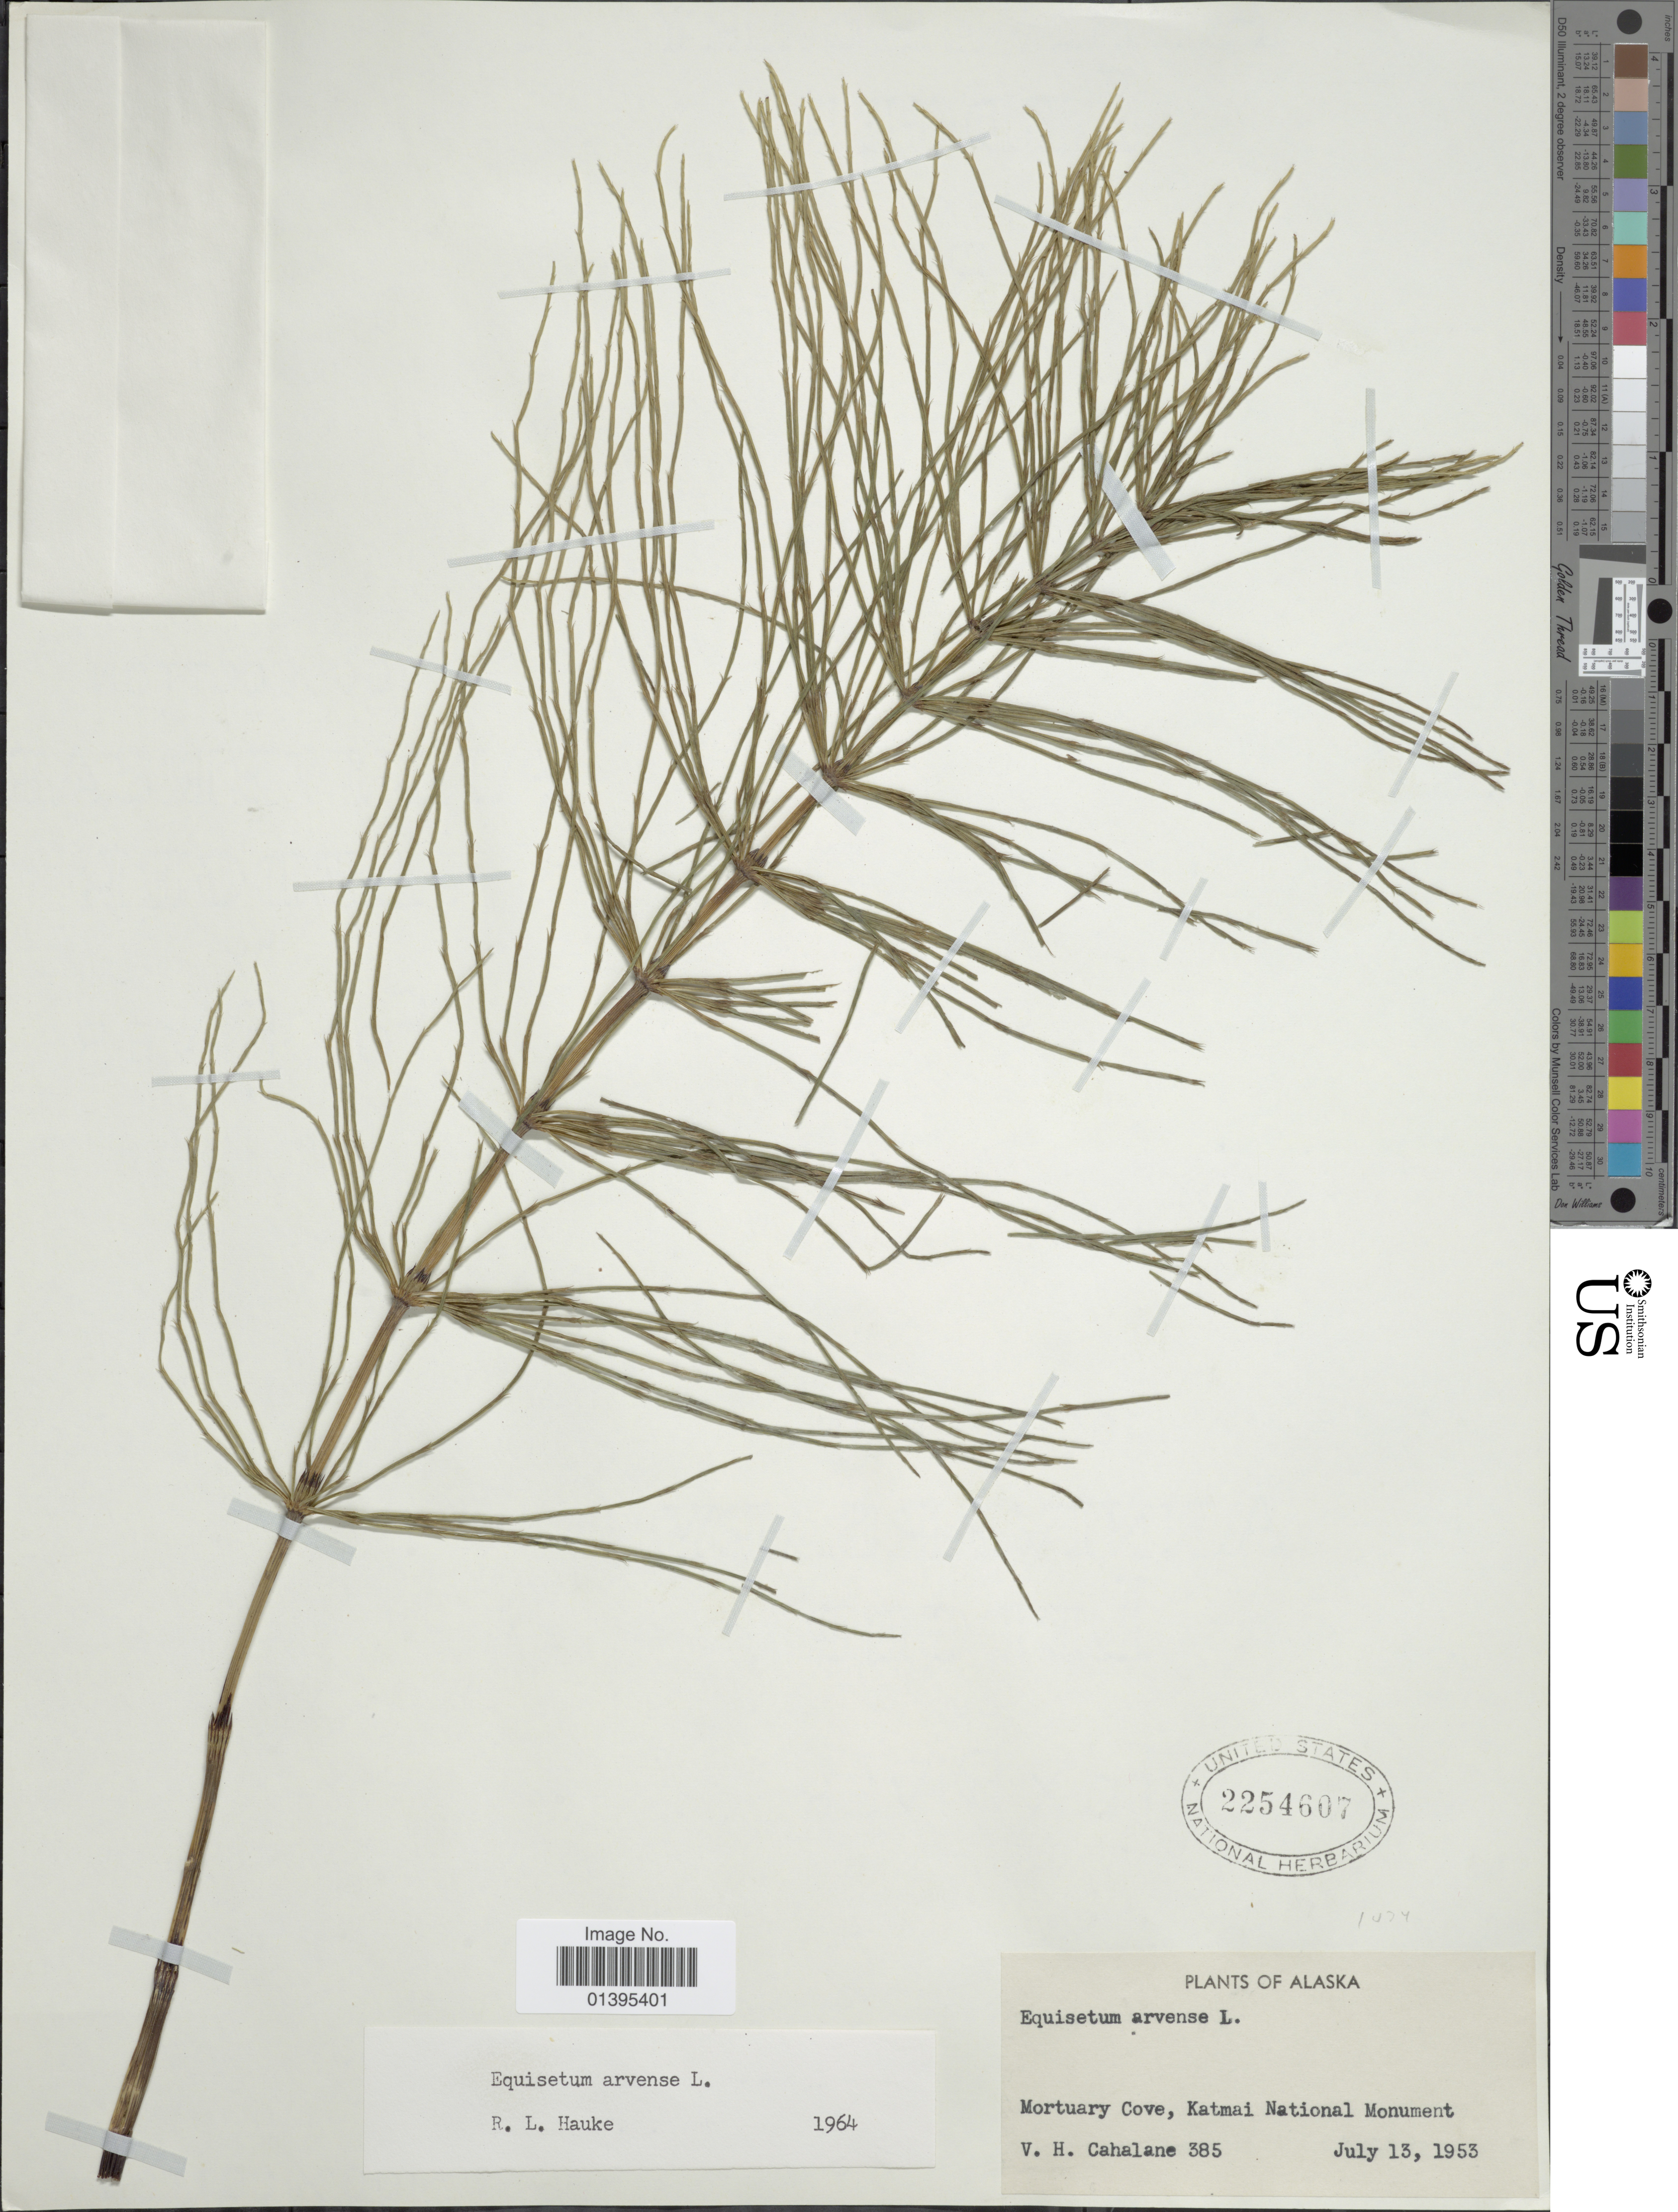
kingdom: Plantae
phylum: Tracheophyta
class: Polypodiopsida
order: Equisetales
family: Equisetaceae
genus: Equisetum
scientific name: Equisetum arvense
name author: L.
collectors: V. Cahalane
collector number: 385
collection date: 1953-07-13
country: United States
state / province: Alaska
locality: Mortuary Cove, Katmai National Monument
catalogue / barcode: US 2254607